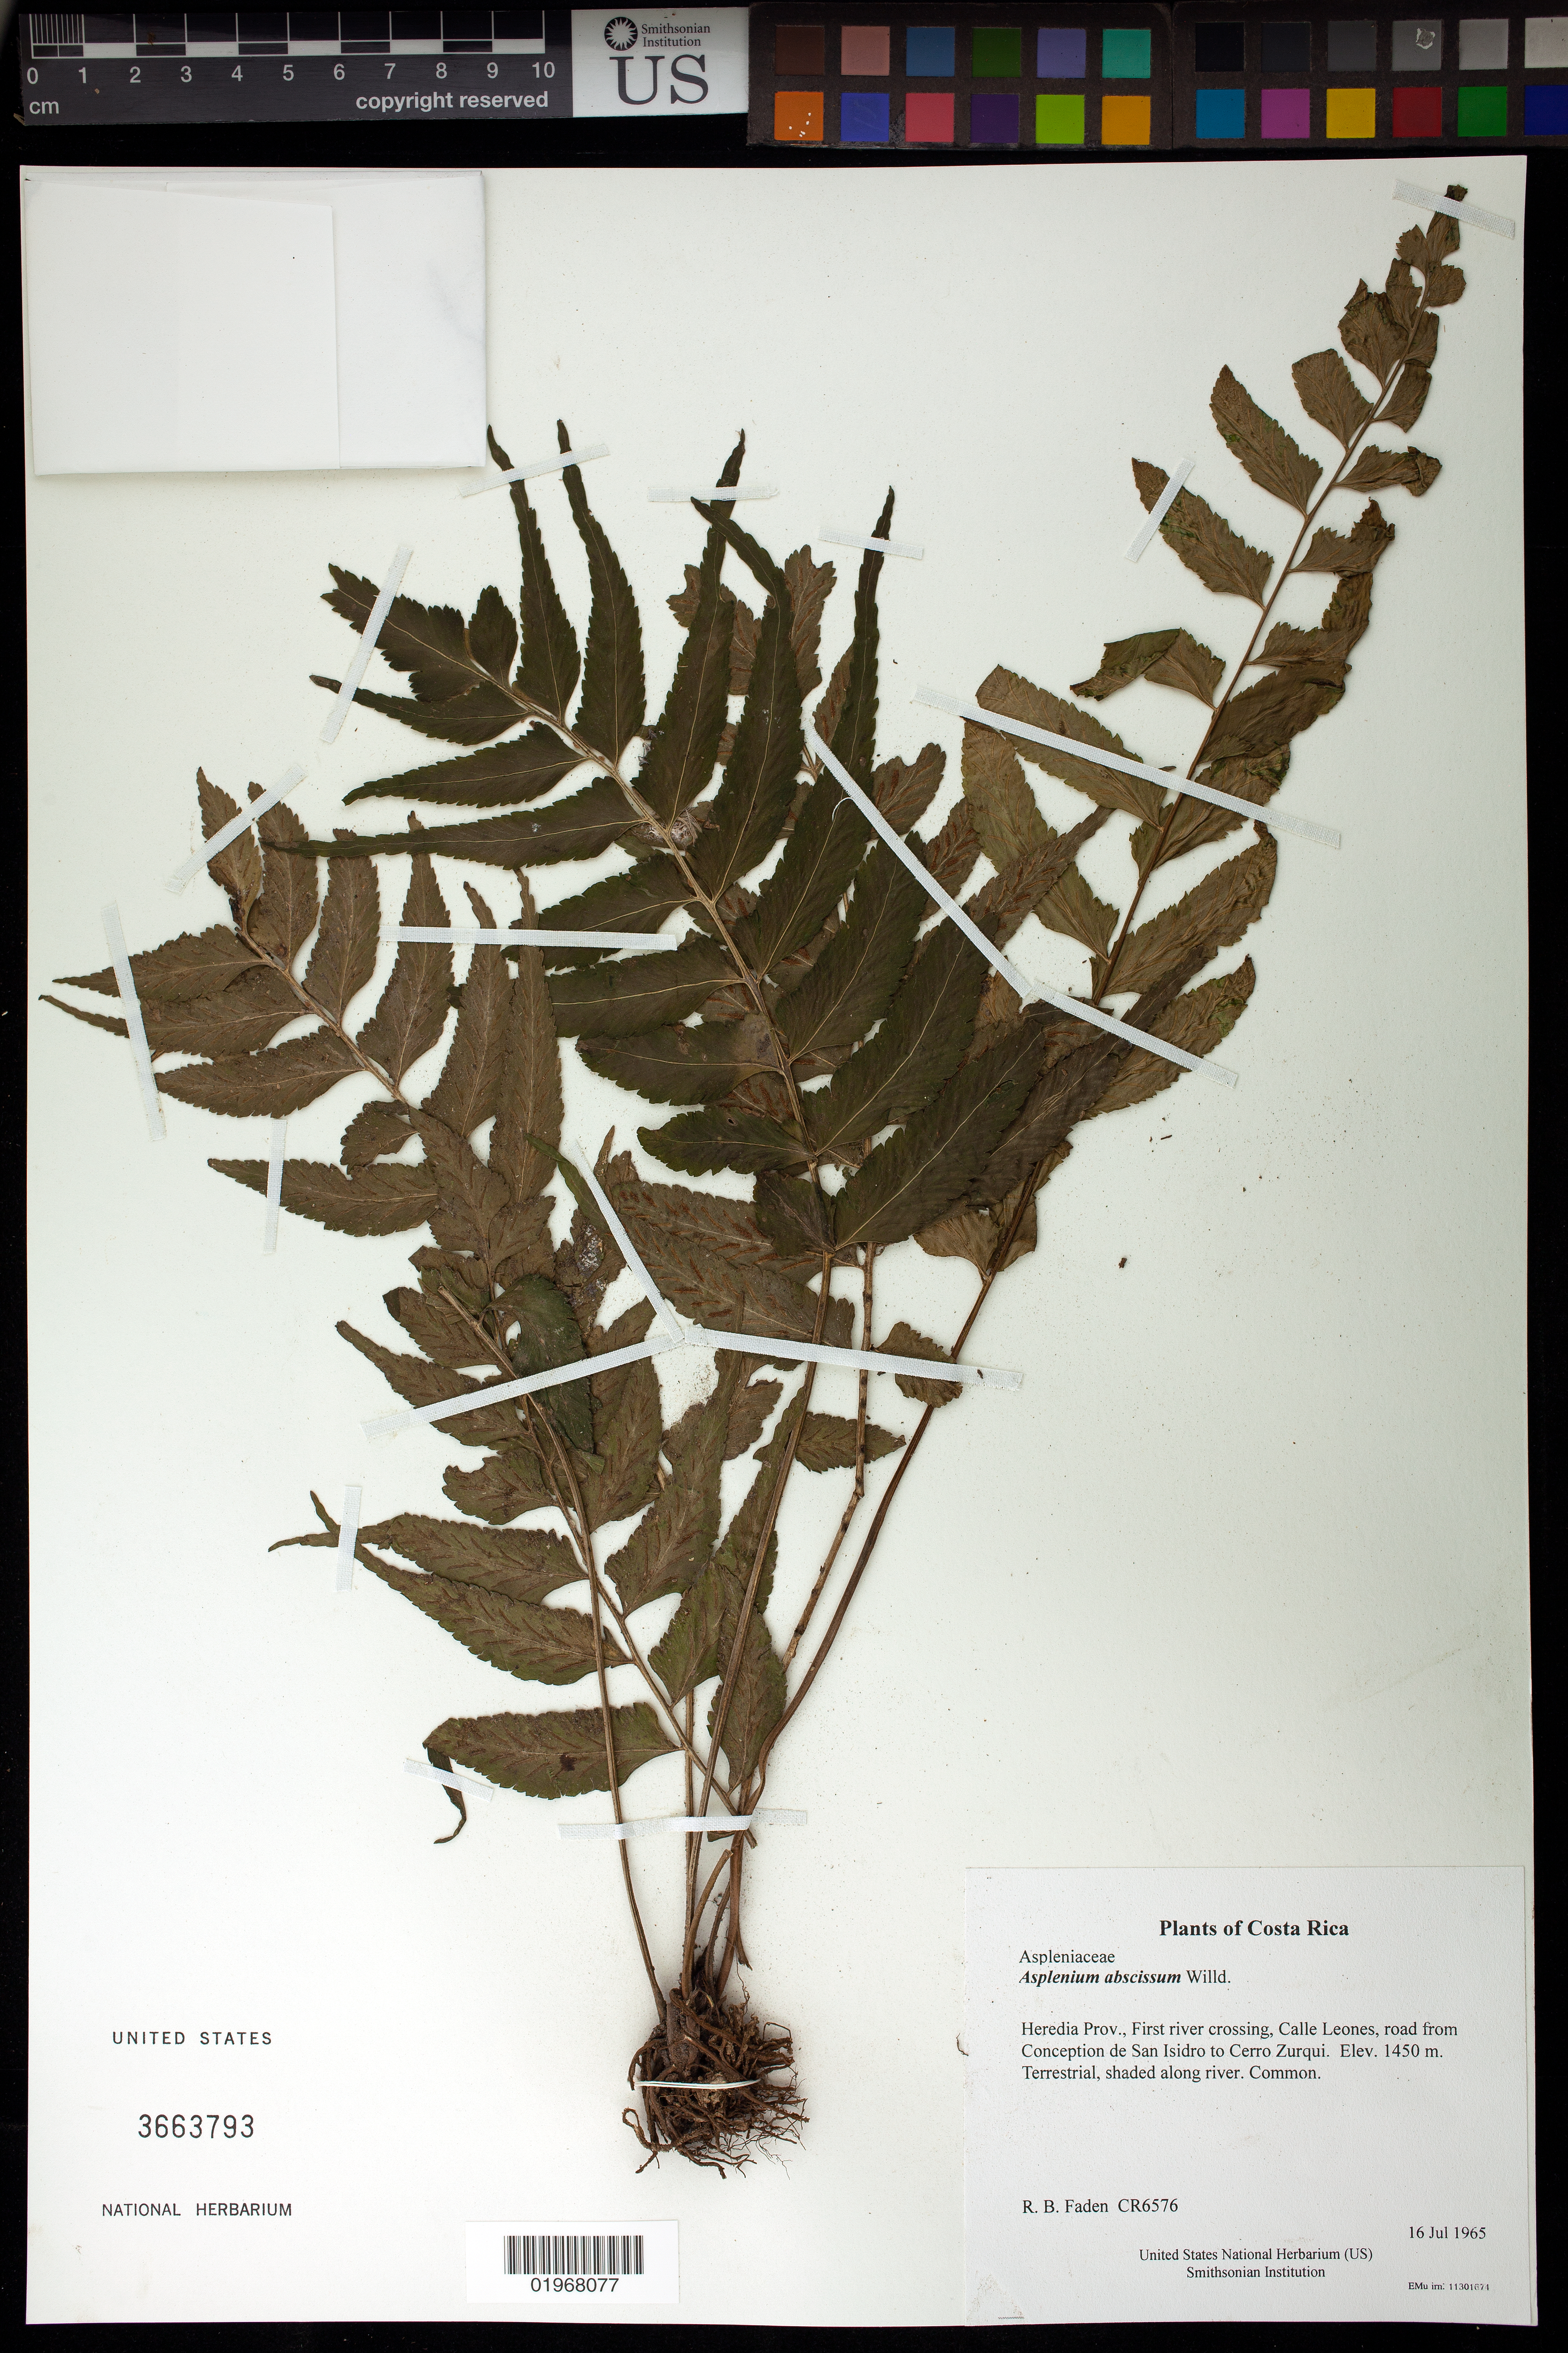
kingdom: Plantae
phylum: Tracheophyta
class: Polypodiopsida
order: Polypodiales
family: Aspleniaceae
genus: Asplenium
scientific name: Asplenium abscissum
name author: Willd.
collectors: R. B. Faden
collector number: CR6576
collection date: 1965-07-16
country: Costa Rica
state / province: Heredia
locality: First river crossing, Calle Leones, road from Conception de San Isidro to Cerro Zurqui.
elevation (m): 1450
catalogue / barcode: US 3663793